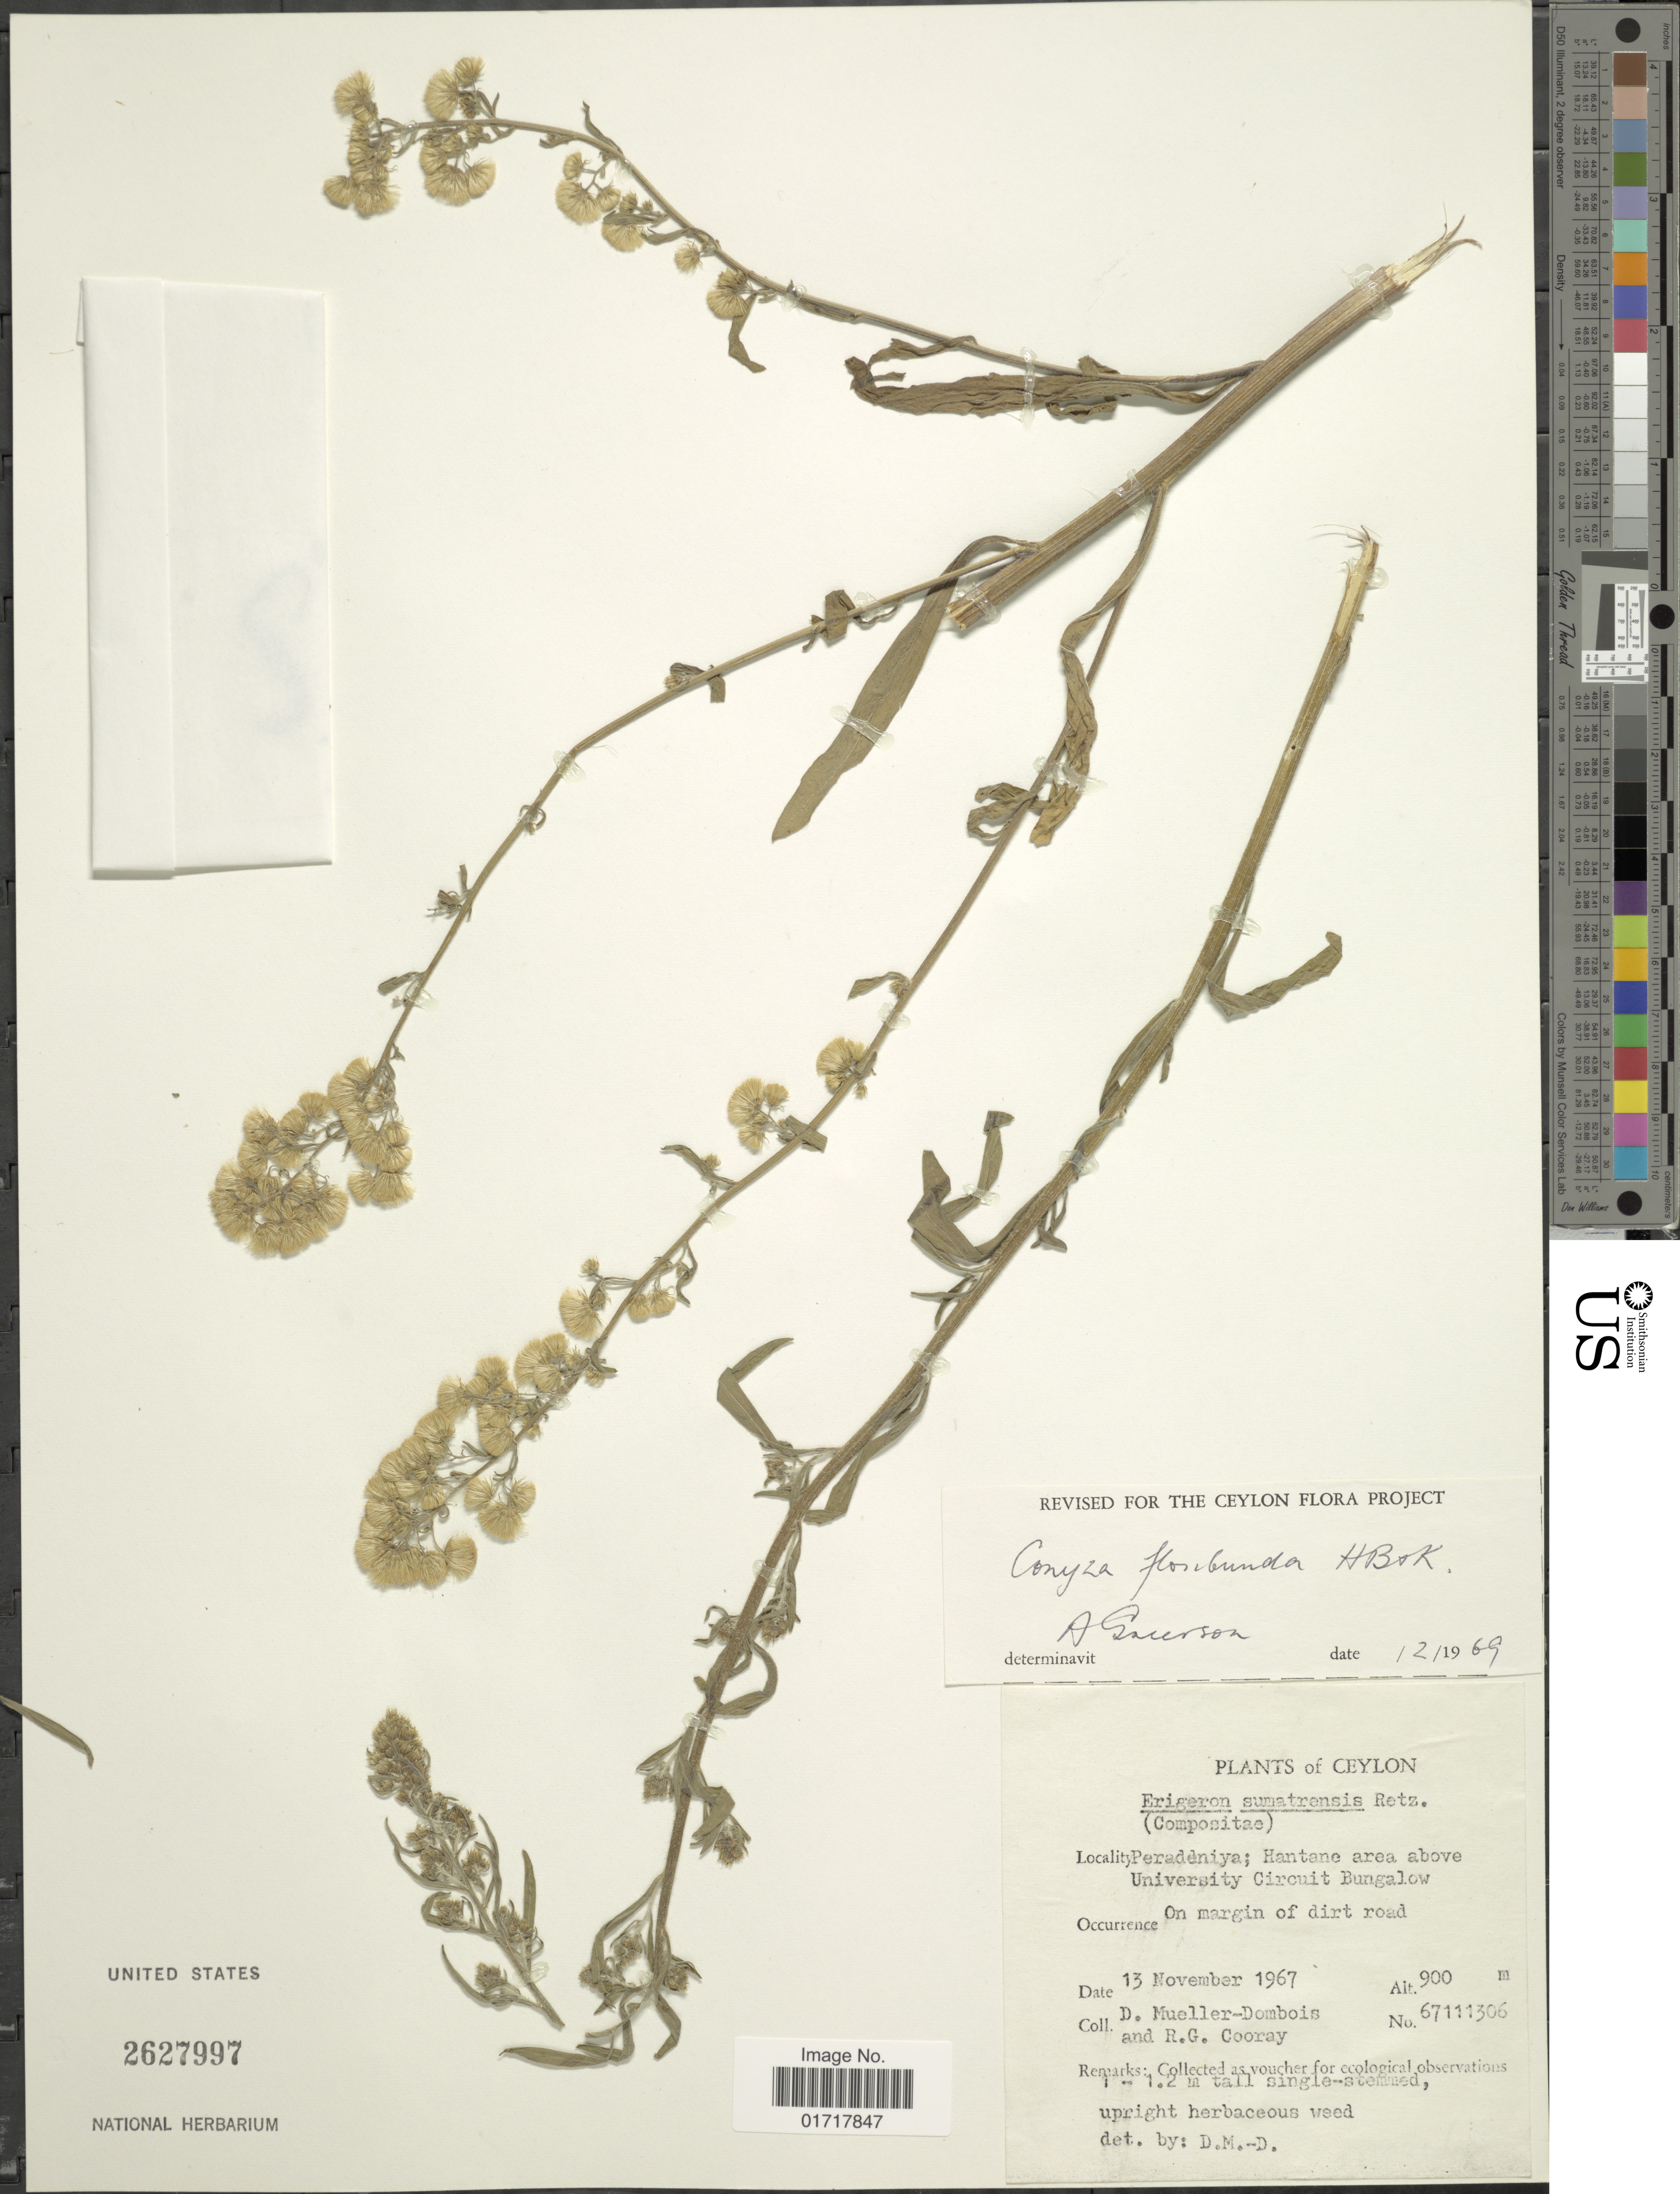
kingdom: Plantae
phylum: Tracheophyta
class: Magnoliopsida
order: Asterales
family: Asteraceae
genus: Conyza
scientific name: Conyza floribunda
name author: Kunth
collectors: D. Mueller-Dombois & R. Cooray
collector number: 67111306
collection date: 1967-11-13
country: Sri Lanka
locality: Ceylon, Peradeniya; Hantane area above University Circuit Bungalow, on margin of dirt road.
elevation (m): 900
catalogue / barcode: US 2627997